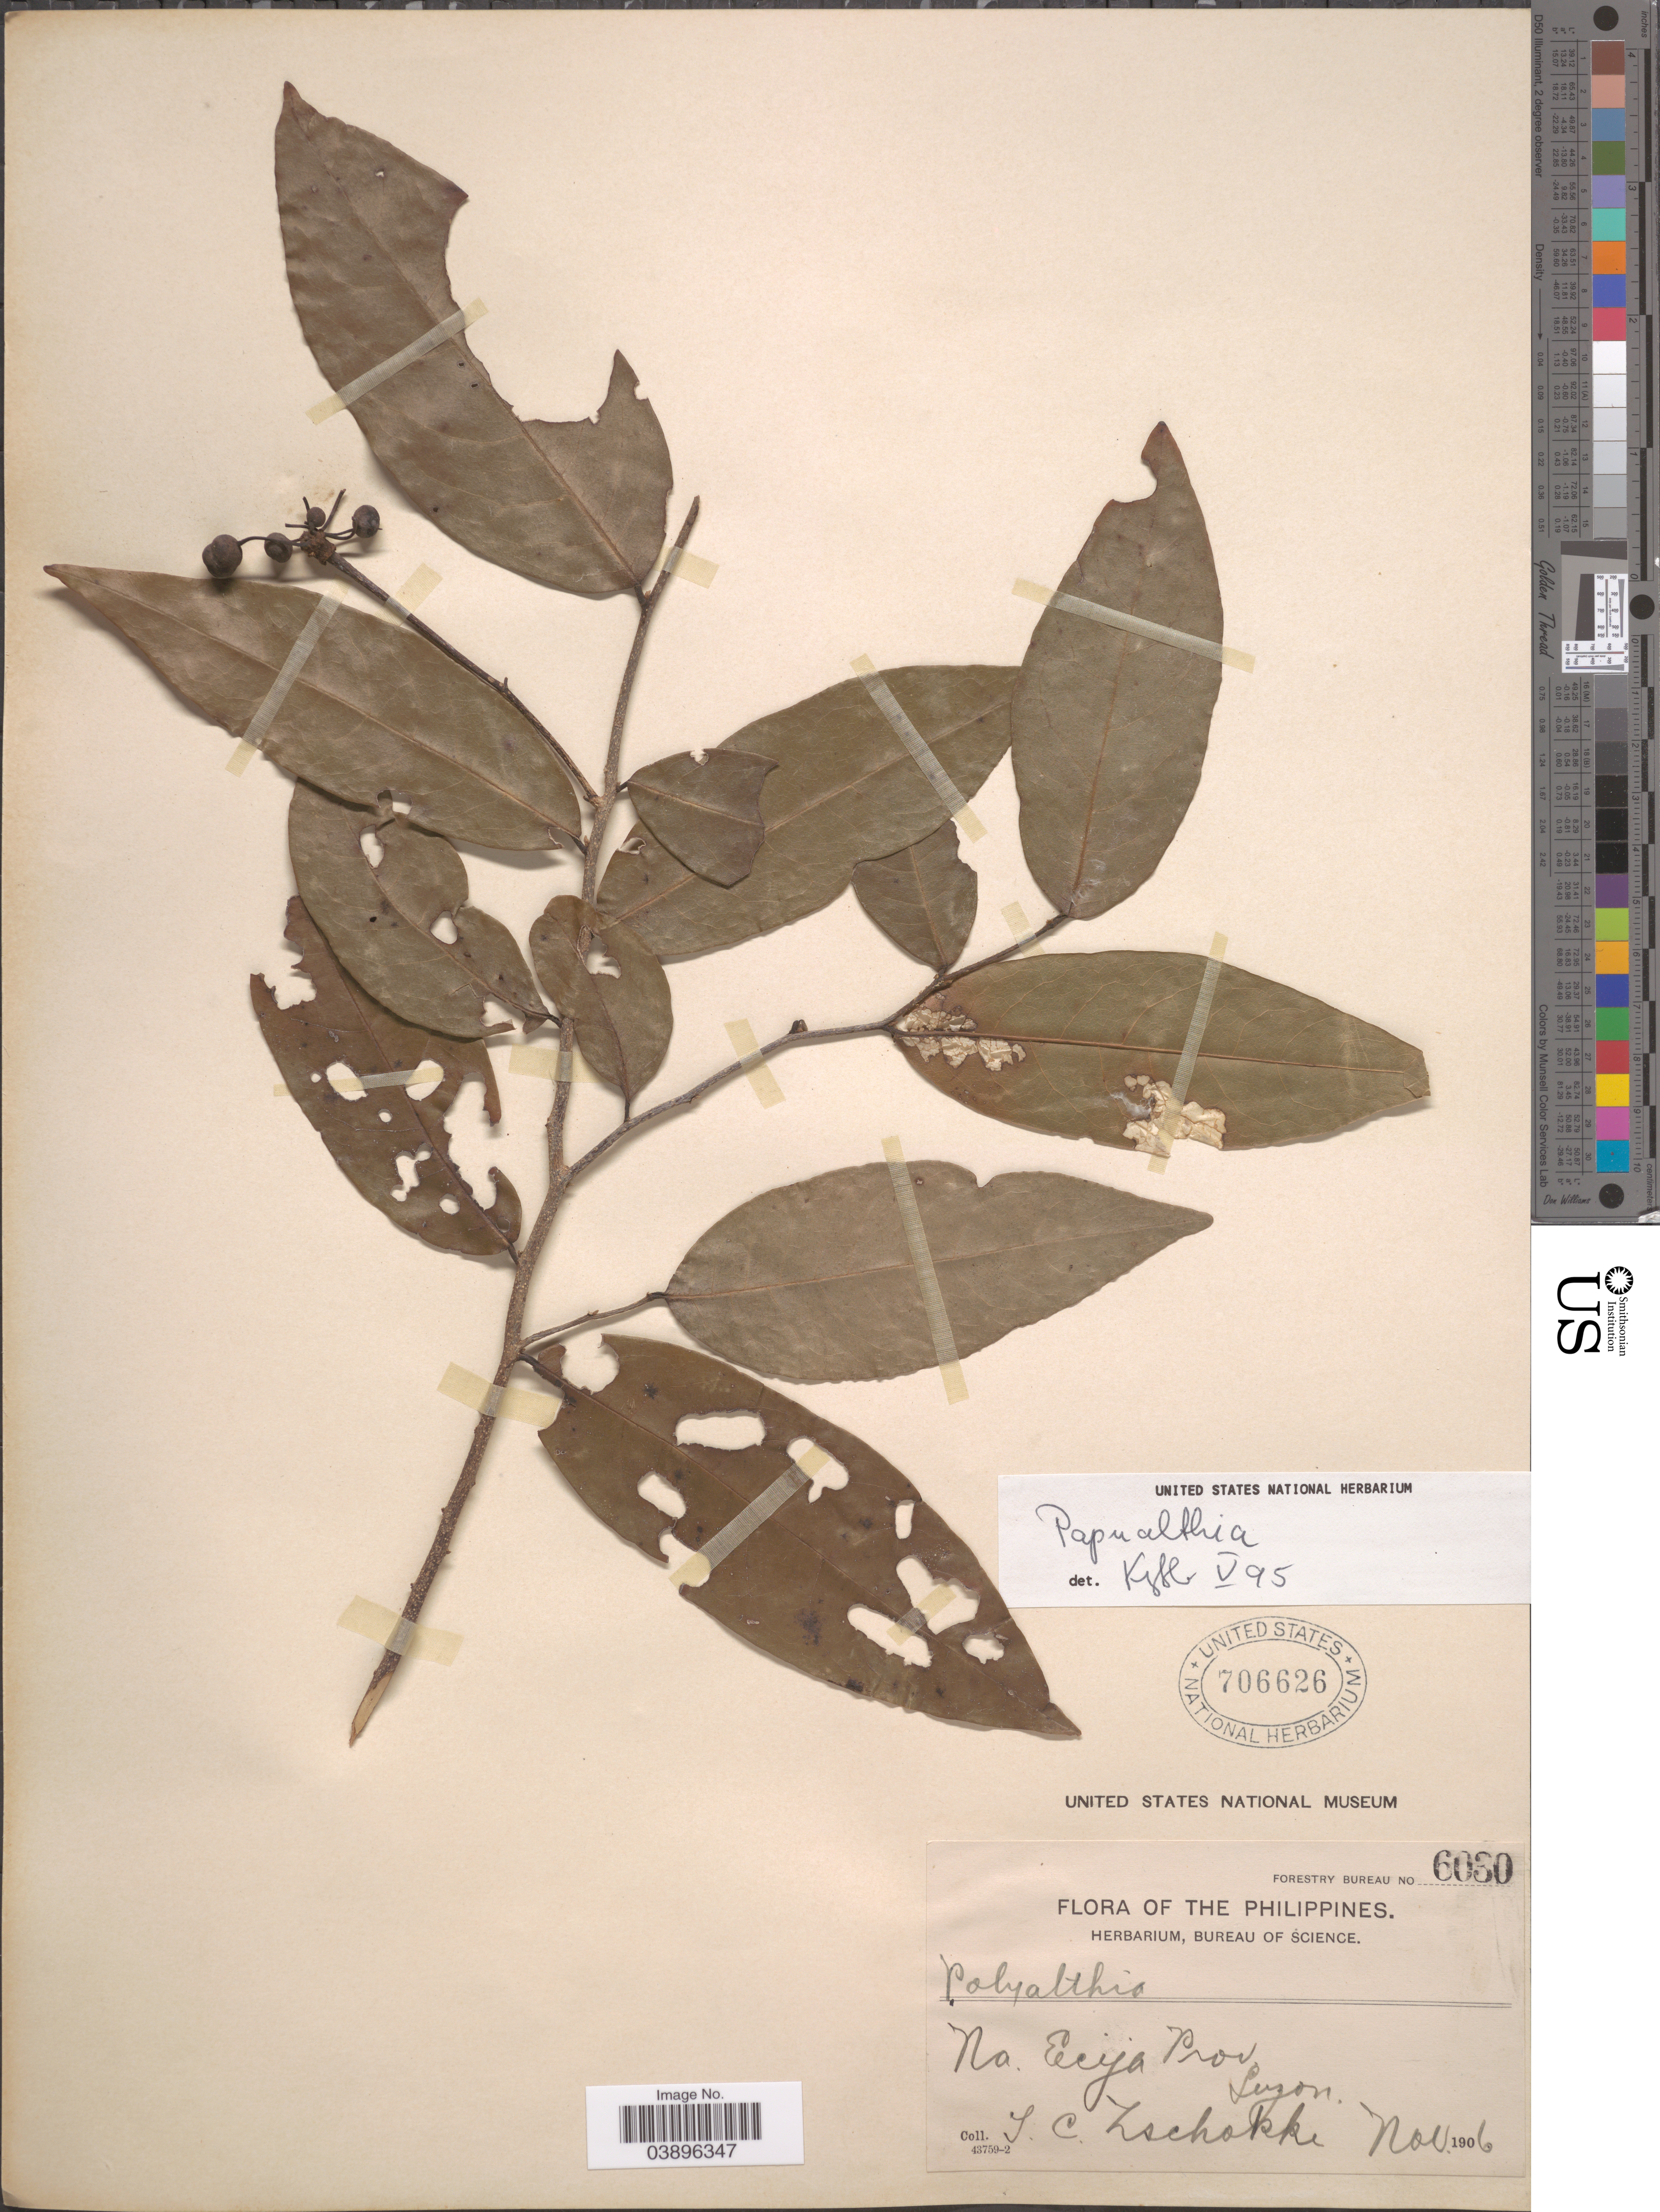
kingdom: Plantae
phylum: Tracheophyta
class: Magnoliopsida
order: Magnoliales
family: Annonaceae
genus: Polyalthia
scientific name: Polyalthia sp.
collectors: T. C. Zschokke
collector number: Forestry Bureau 6030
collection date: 1906-11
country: Philippines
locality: Na Ecija Prov., Luzon.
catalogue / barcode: US 706626